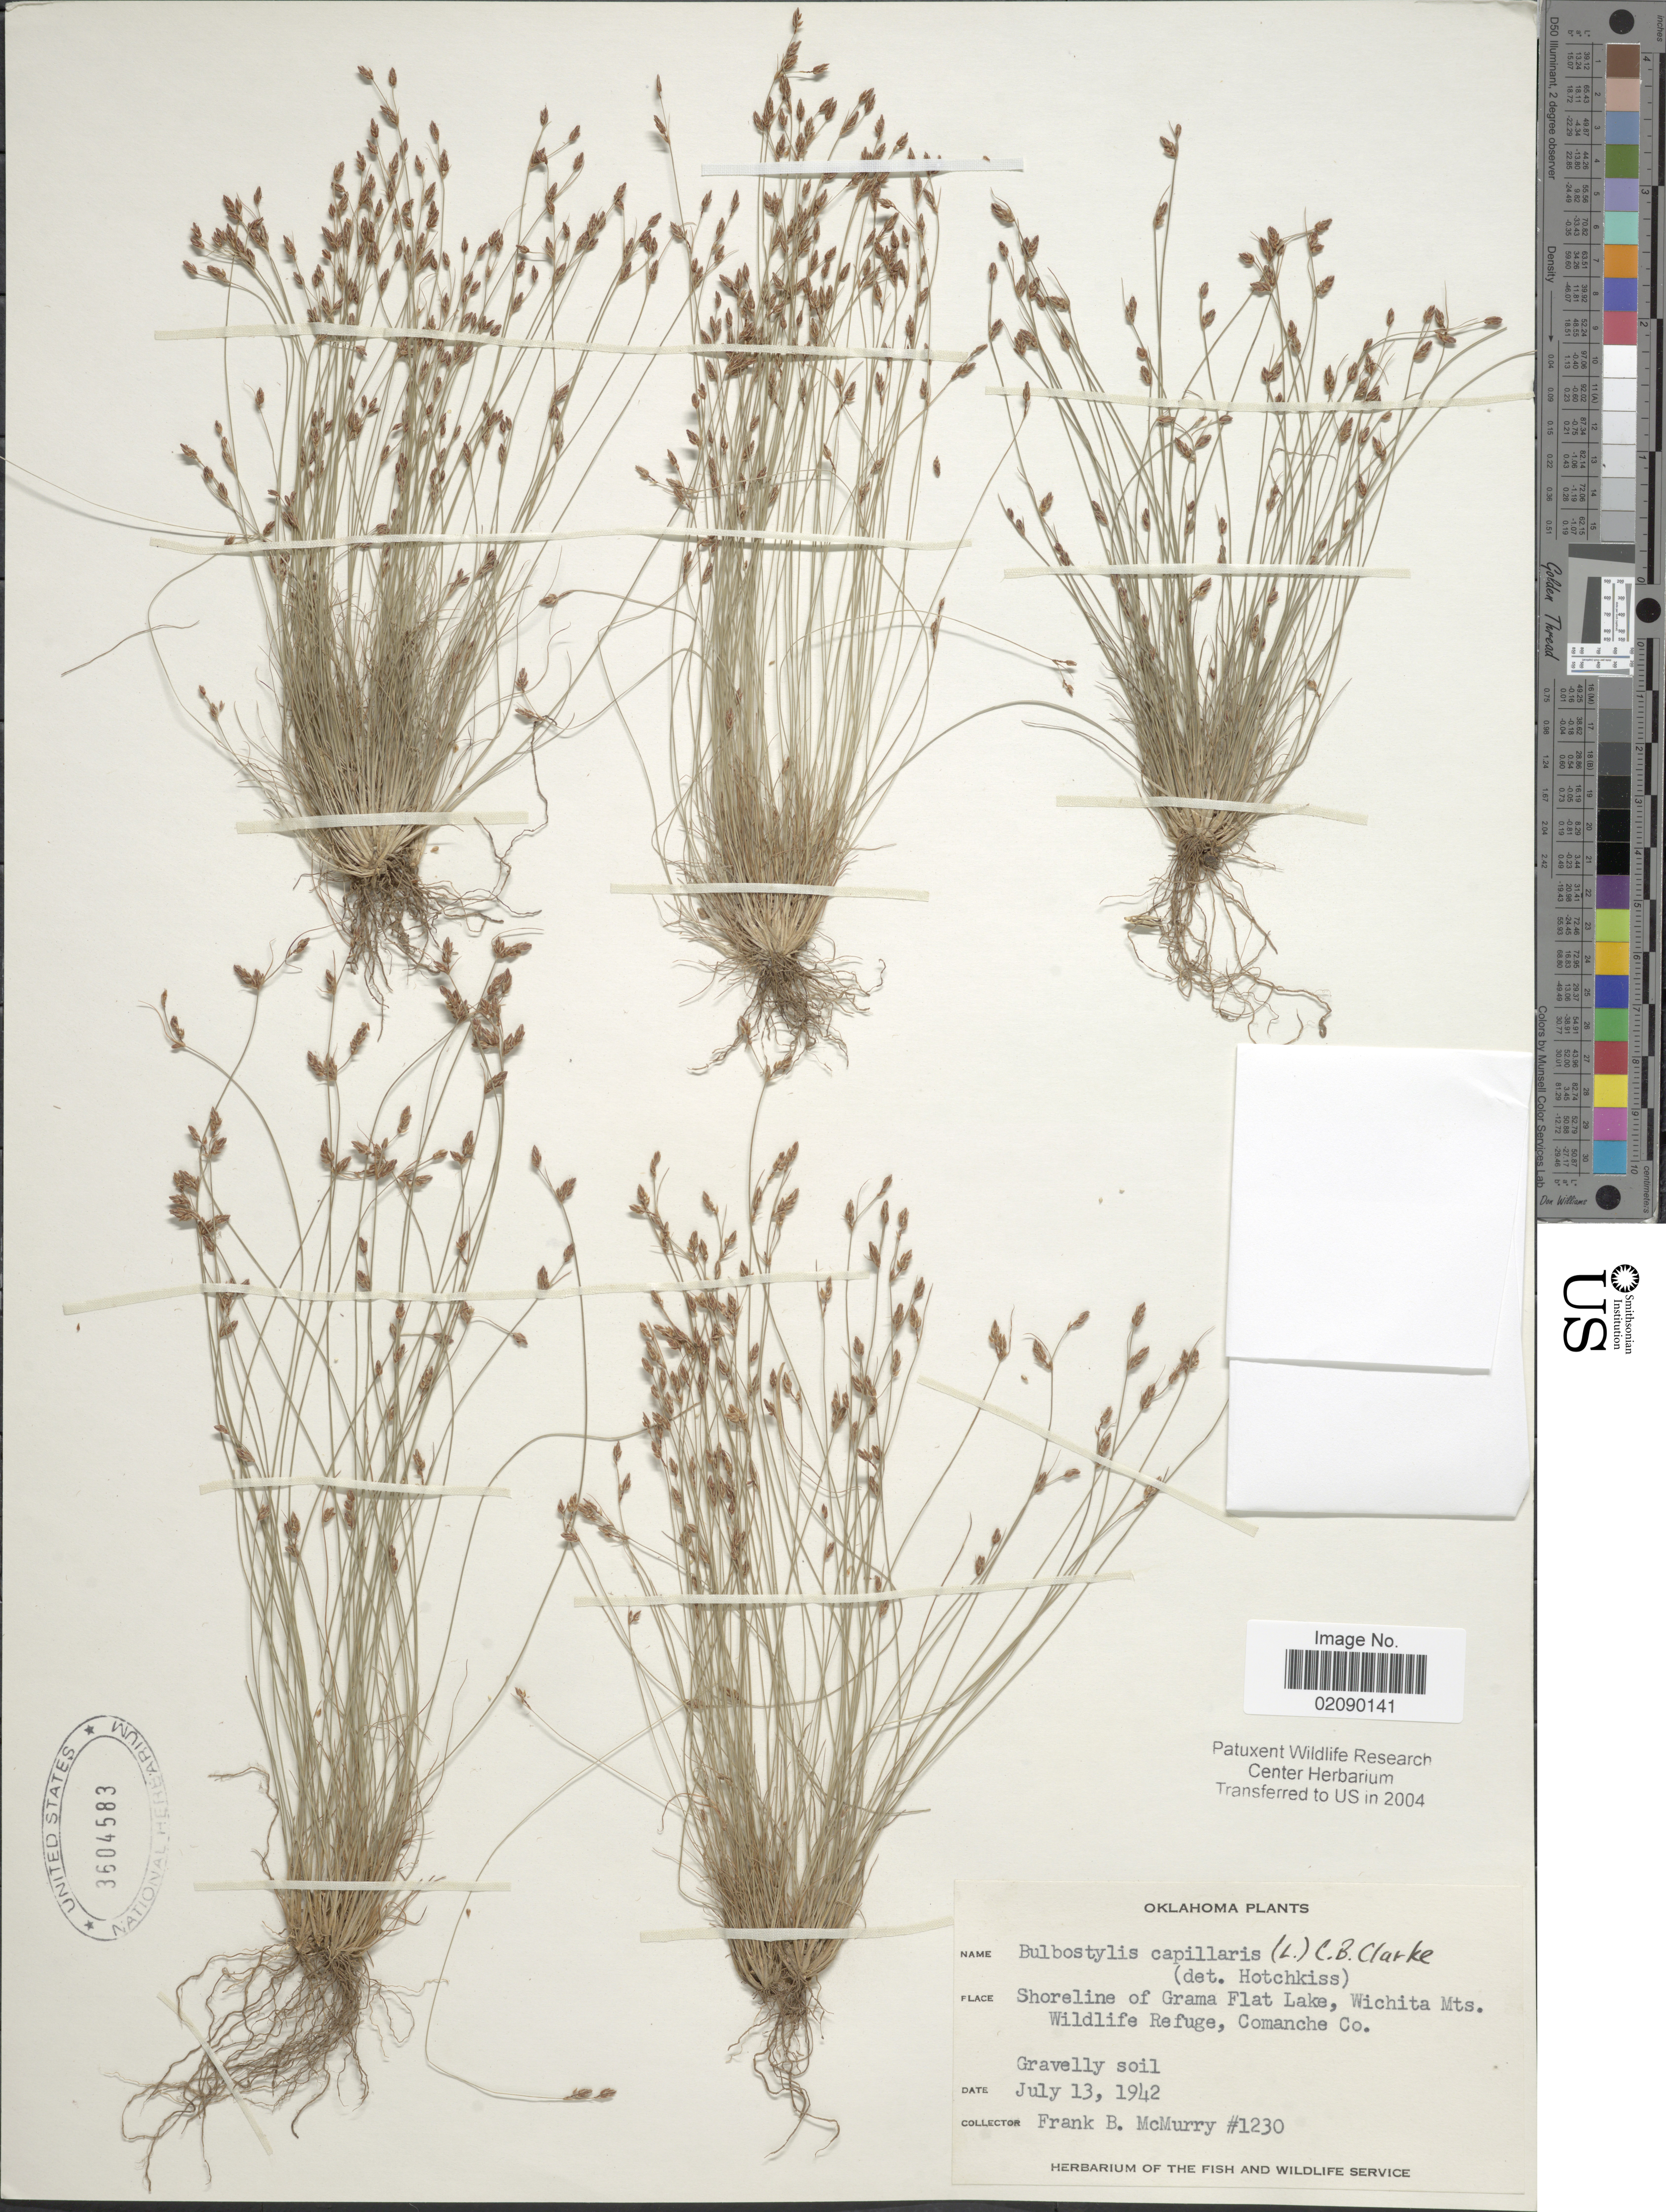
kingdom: Plantae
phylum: Tracheophyta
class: Liliopsida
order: Poales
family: Cyperaceae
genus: Bulbostylis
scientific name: Bulbostylis capillaris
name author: (L.) Kunth ex C.B. Clarke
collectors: F. B. McMurry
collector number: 1230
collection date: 1942-07-13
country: United States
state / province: Oklahoma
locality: Shoreline of Grama Flat Lake, Wichita Mts. Wildlife Refuge, Comache Co, Gravelly soil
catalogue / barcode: US 3604583